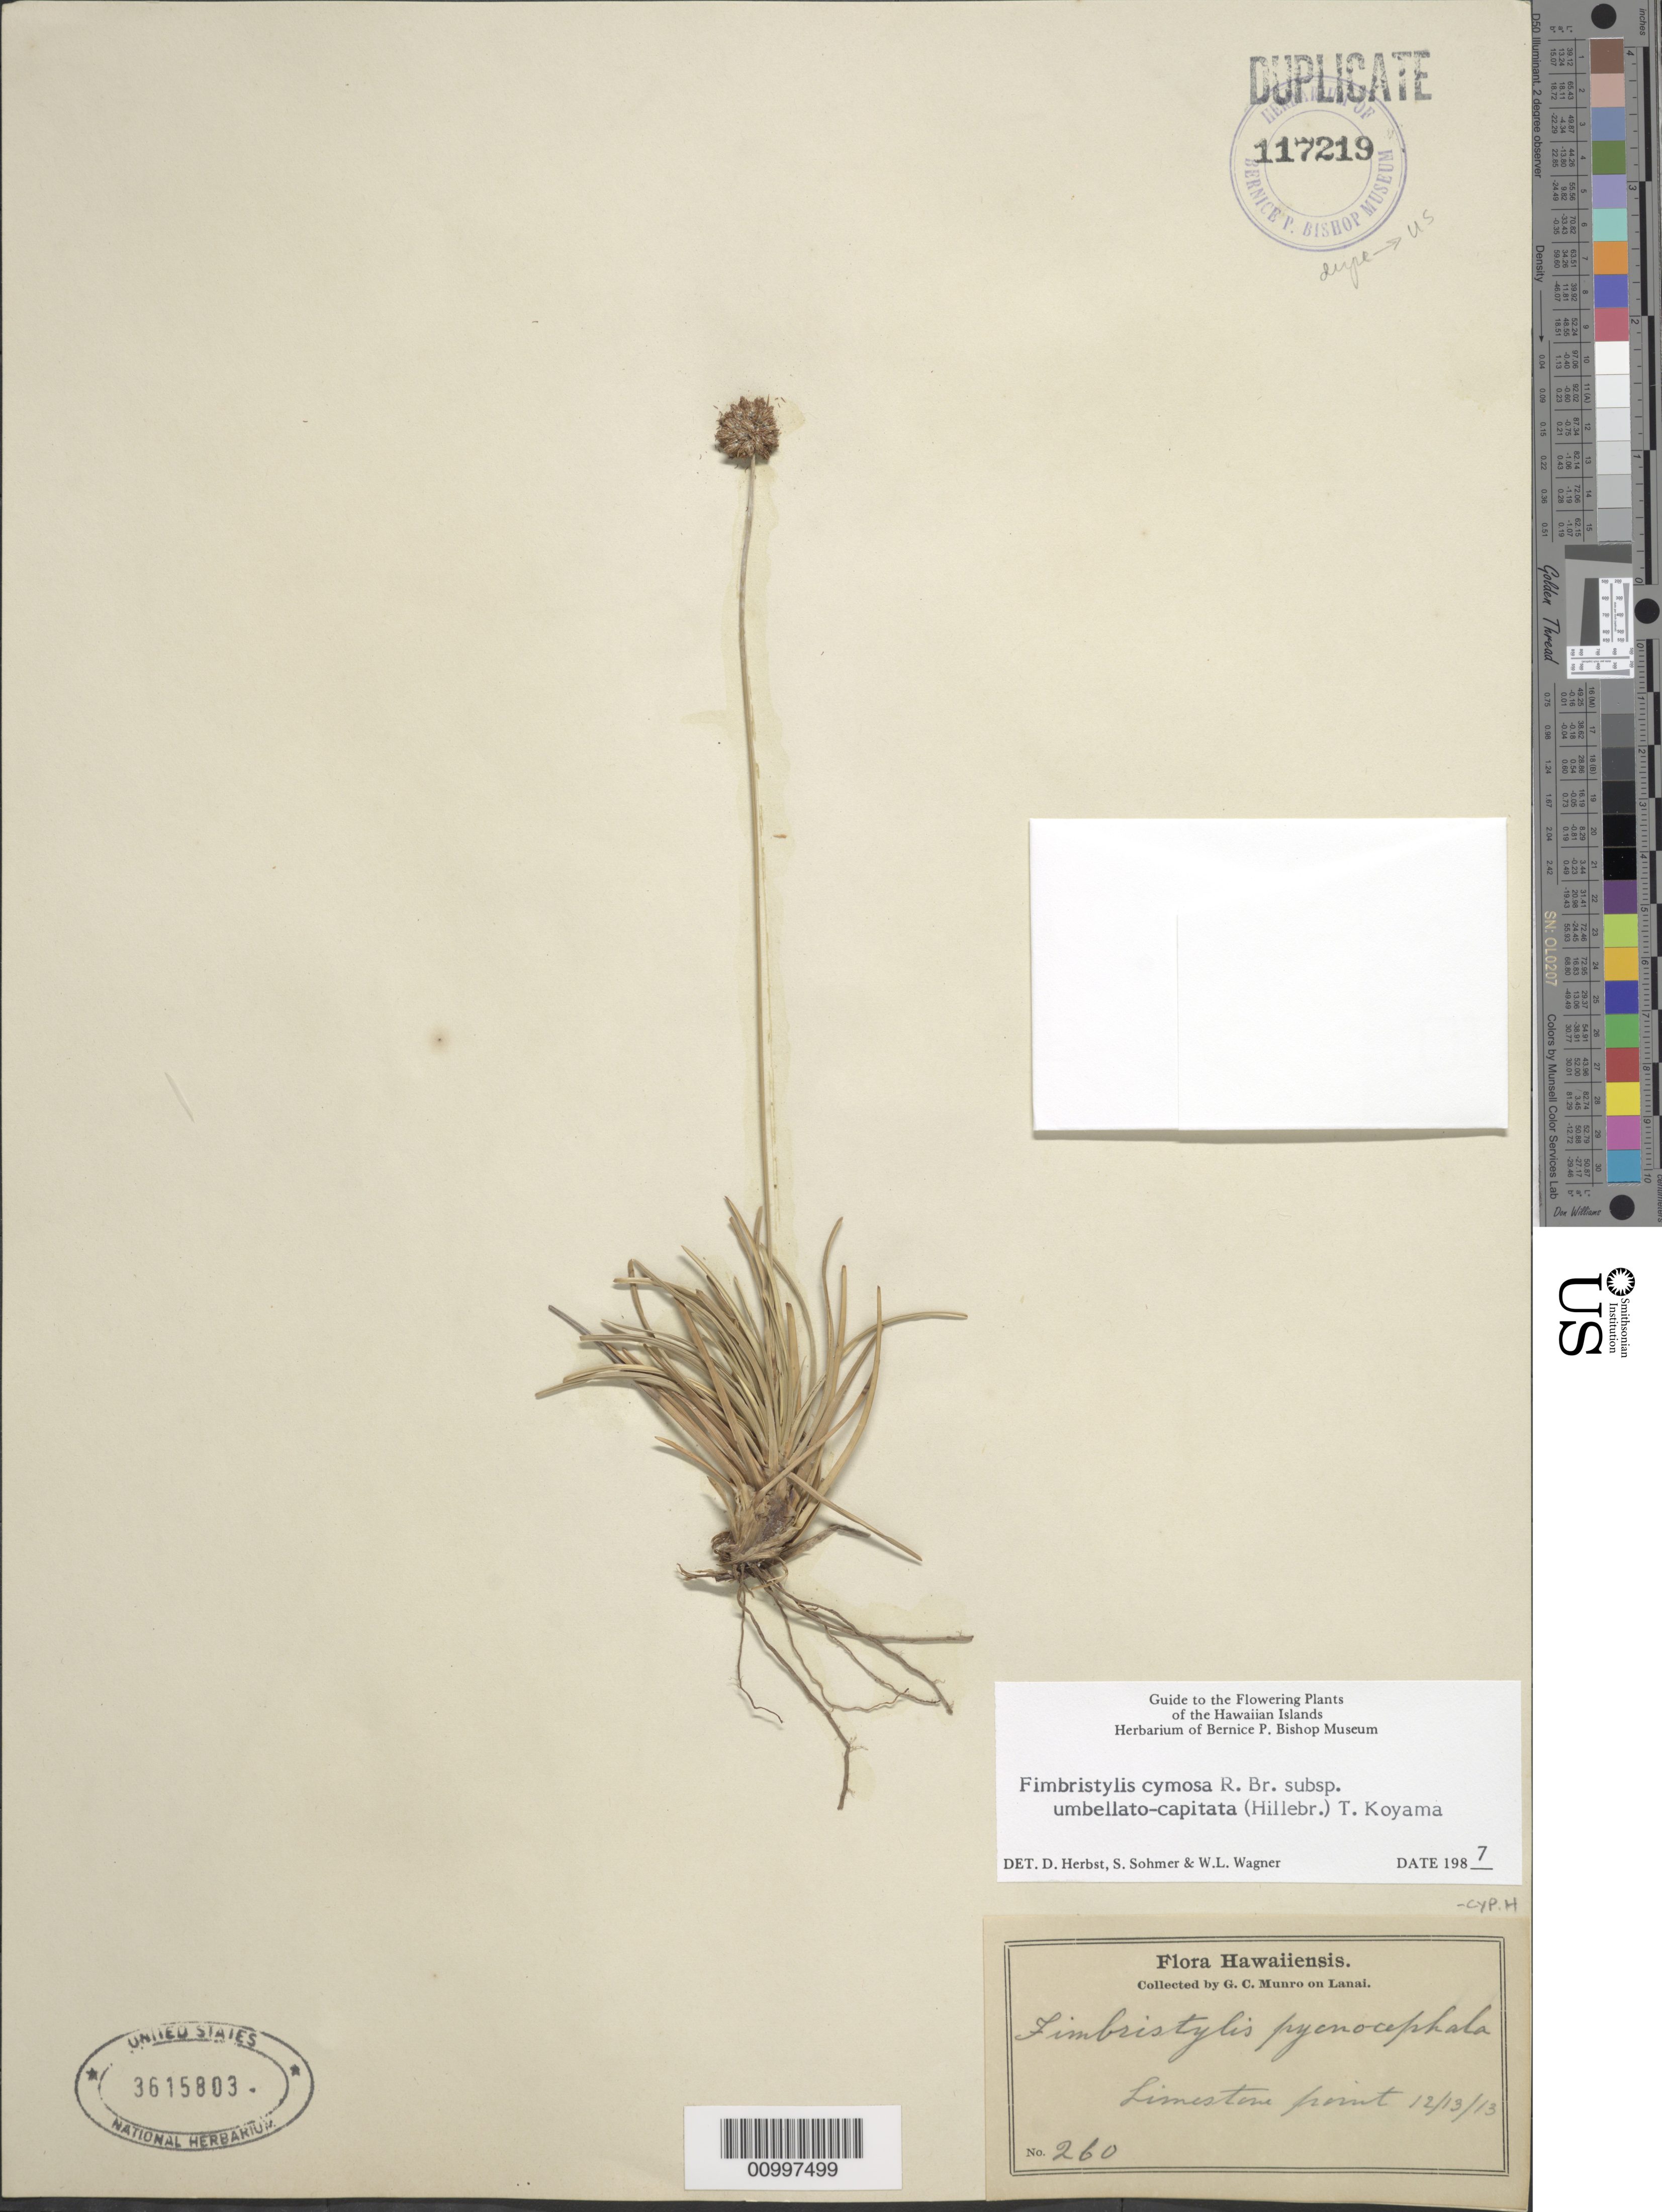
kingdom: Plantae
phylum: Tracheophyta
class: Liliopsida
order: Poales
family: Cyperaceae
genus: Fimbristylis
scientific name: Fimbristylis cymosa subsp. umbellatocapitata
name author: (Hillebr.) T. Koyama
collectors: G. C. Munro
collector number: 260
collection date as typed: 13 Dec 1913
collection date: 1913-12-13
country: United States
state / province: Hawaii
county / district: Maui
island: Lana'i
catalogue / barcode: US 3615803